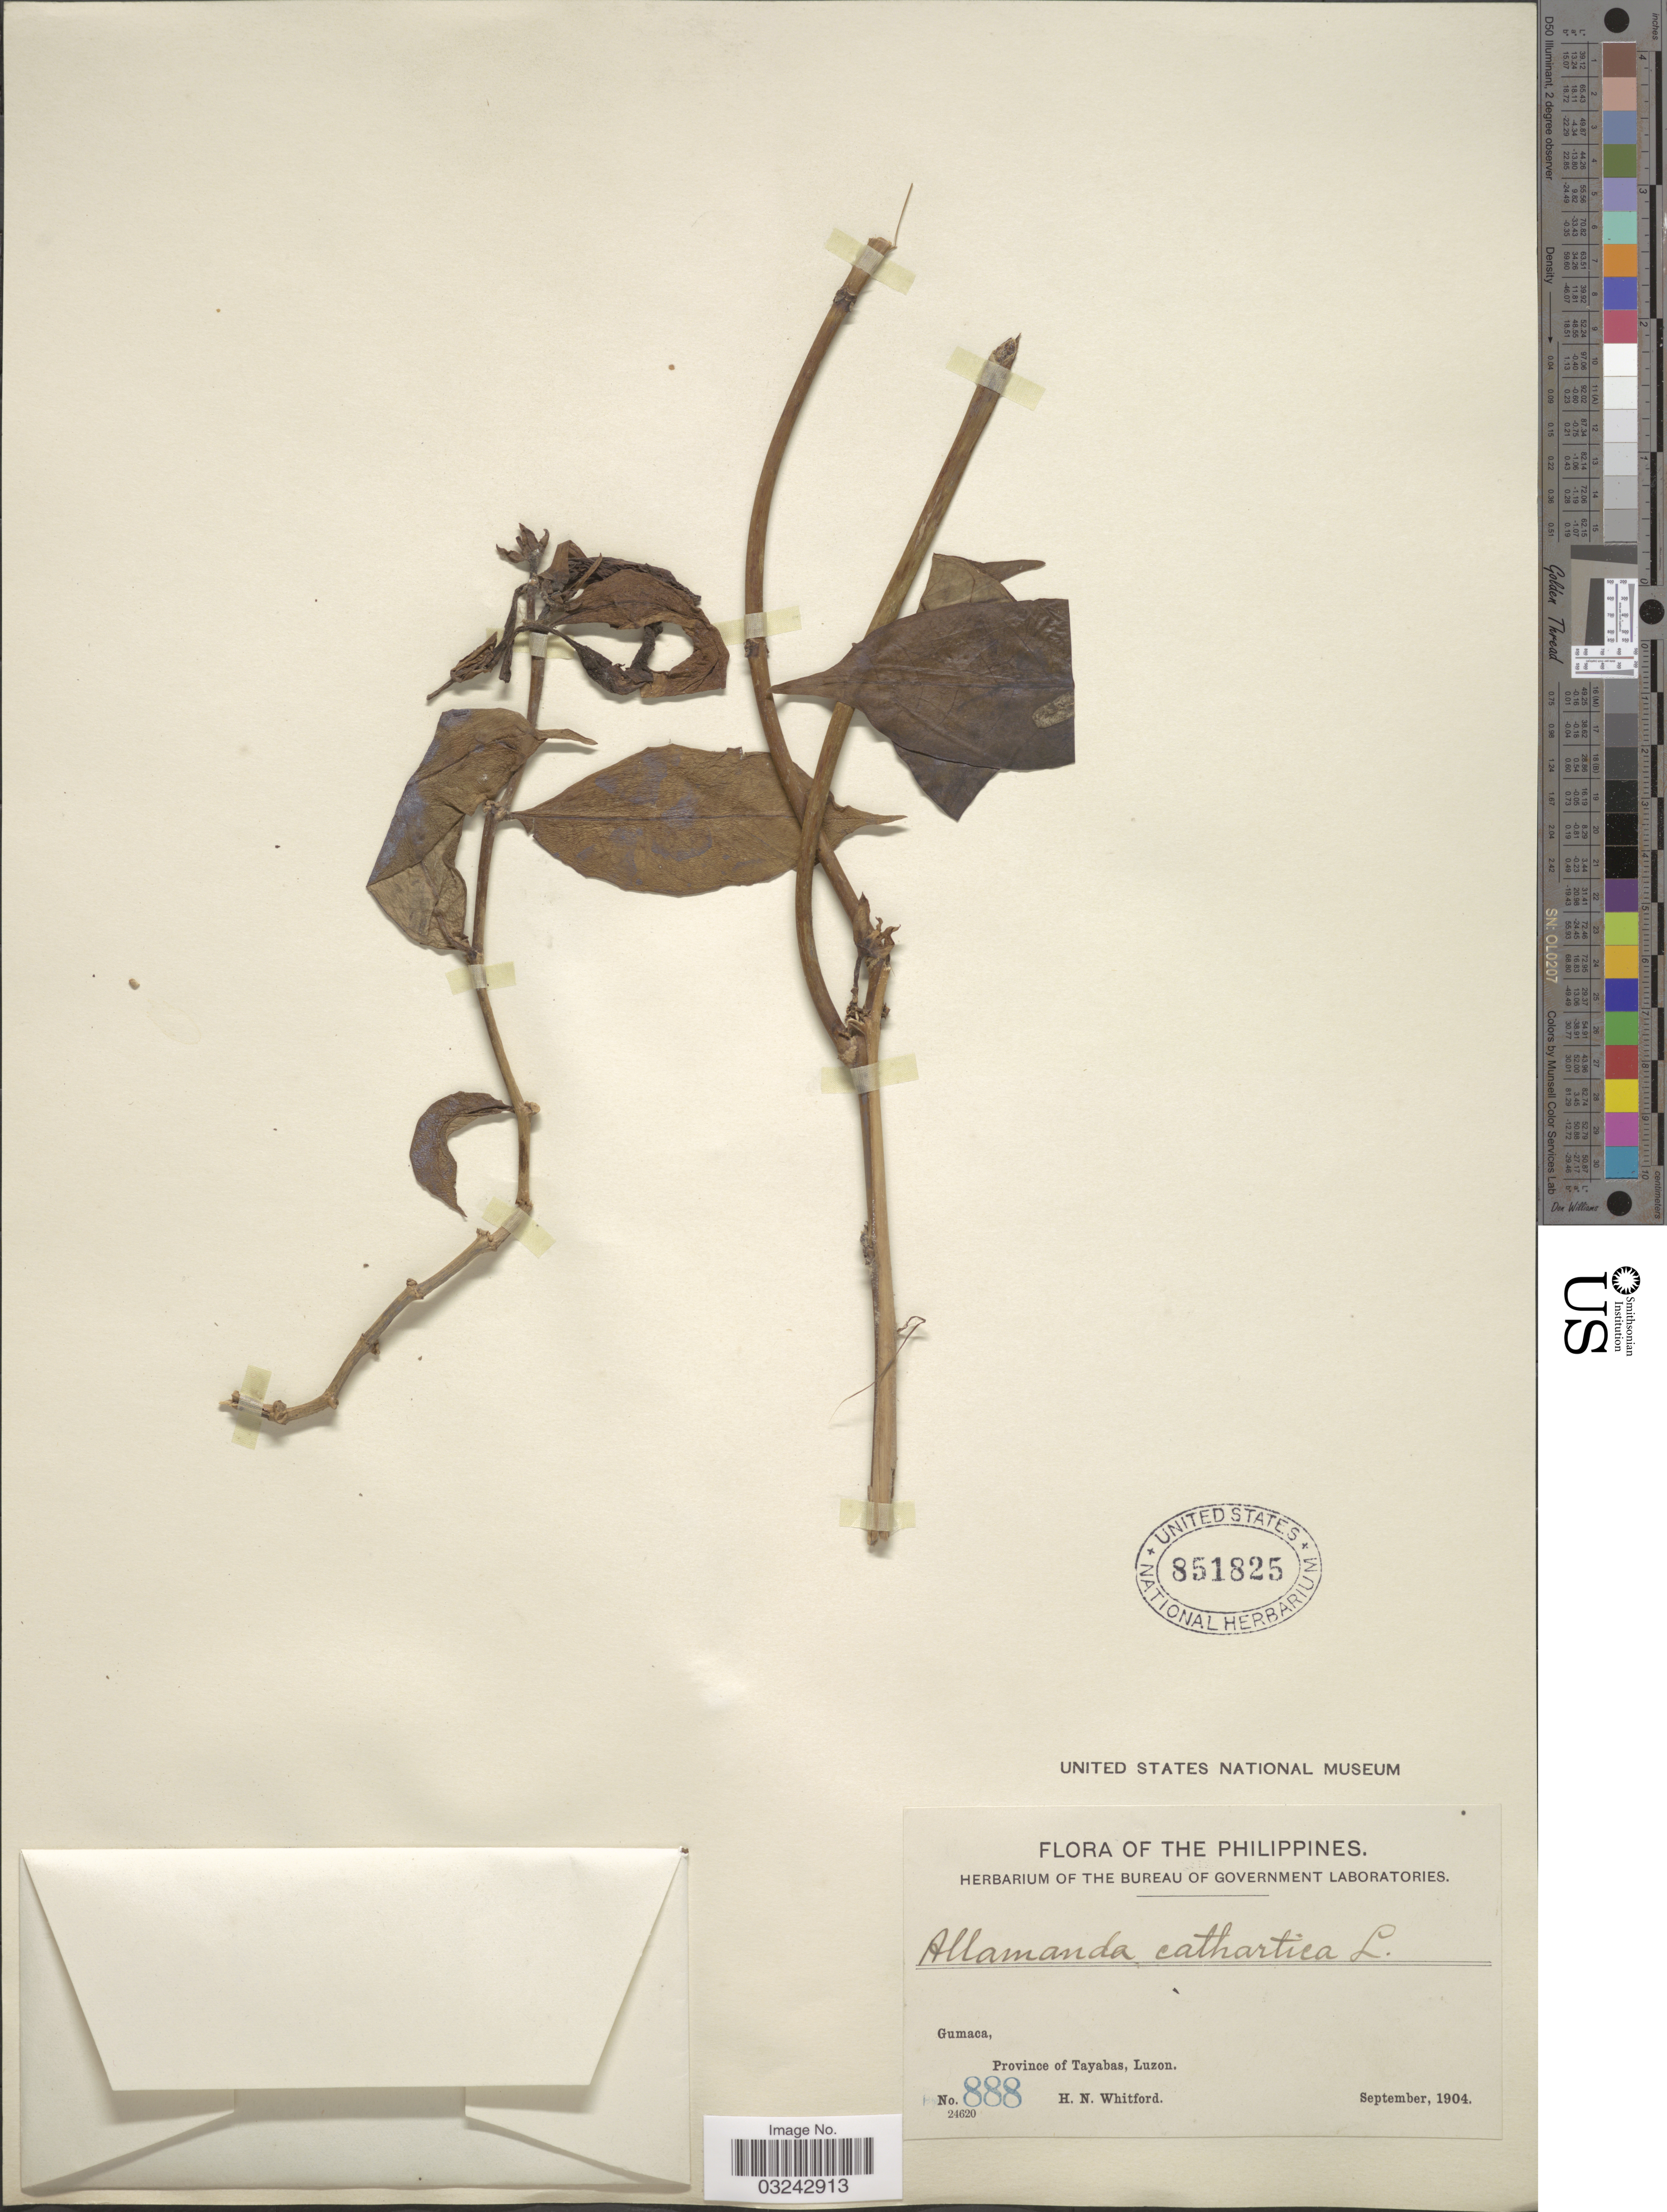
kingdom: Plantae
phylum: Tracheophyta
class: Magnoliopsida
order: Gentianales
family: Apocynaceae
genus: Allamanda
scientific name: Allamanda cathartica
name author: L.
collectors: H. N. Whitford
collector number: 888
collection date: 1904-09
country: Philippines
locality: Gumaca, Province of Tayabas, Luzon.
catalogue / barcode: US 851825